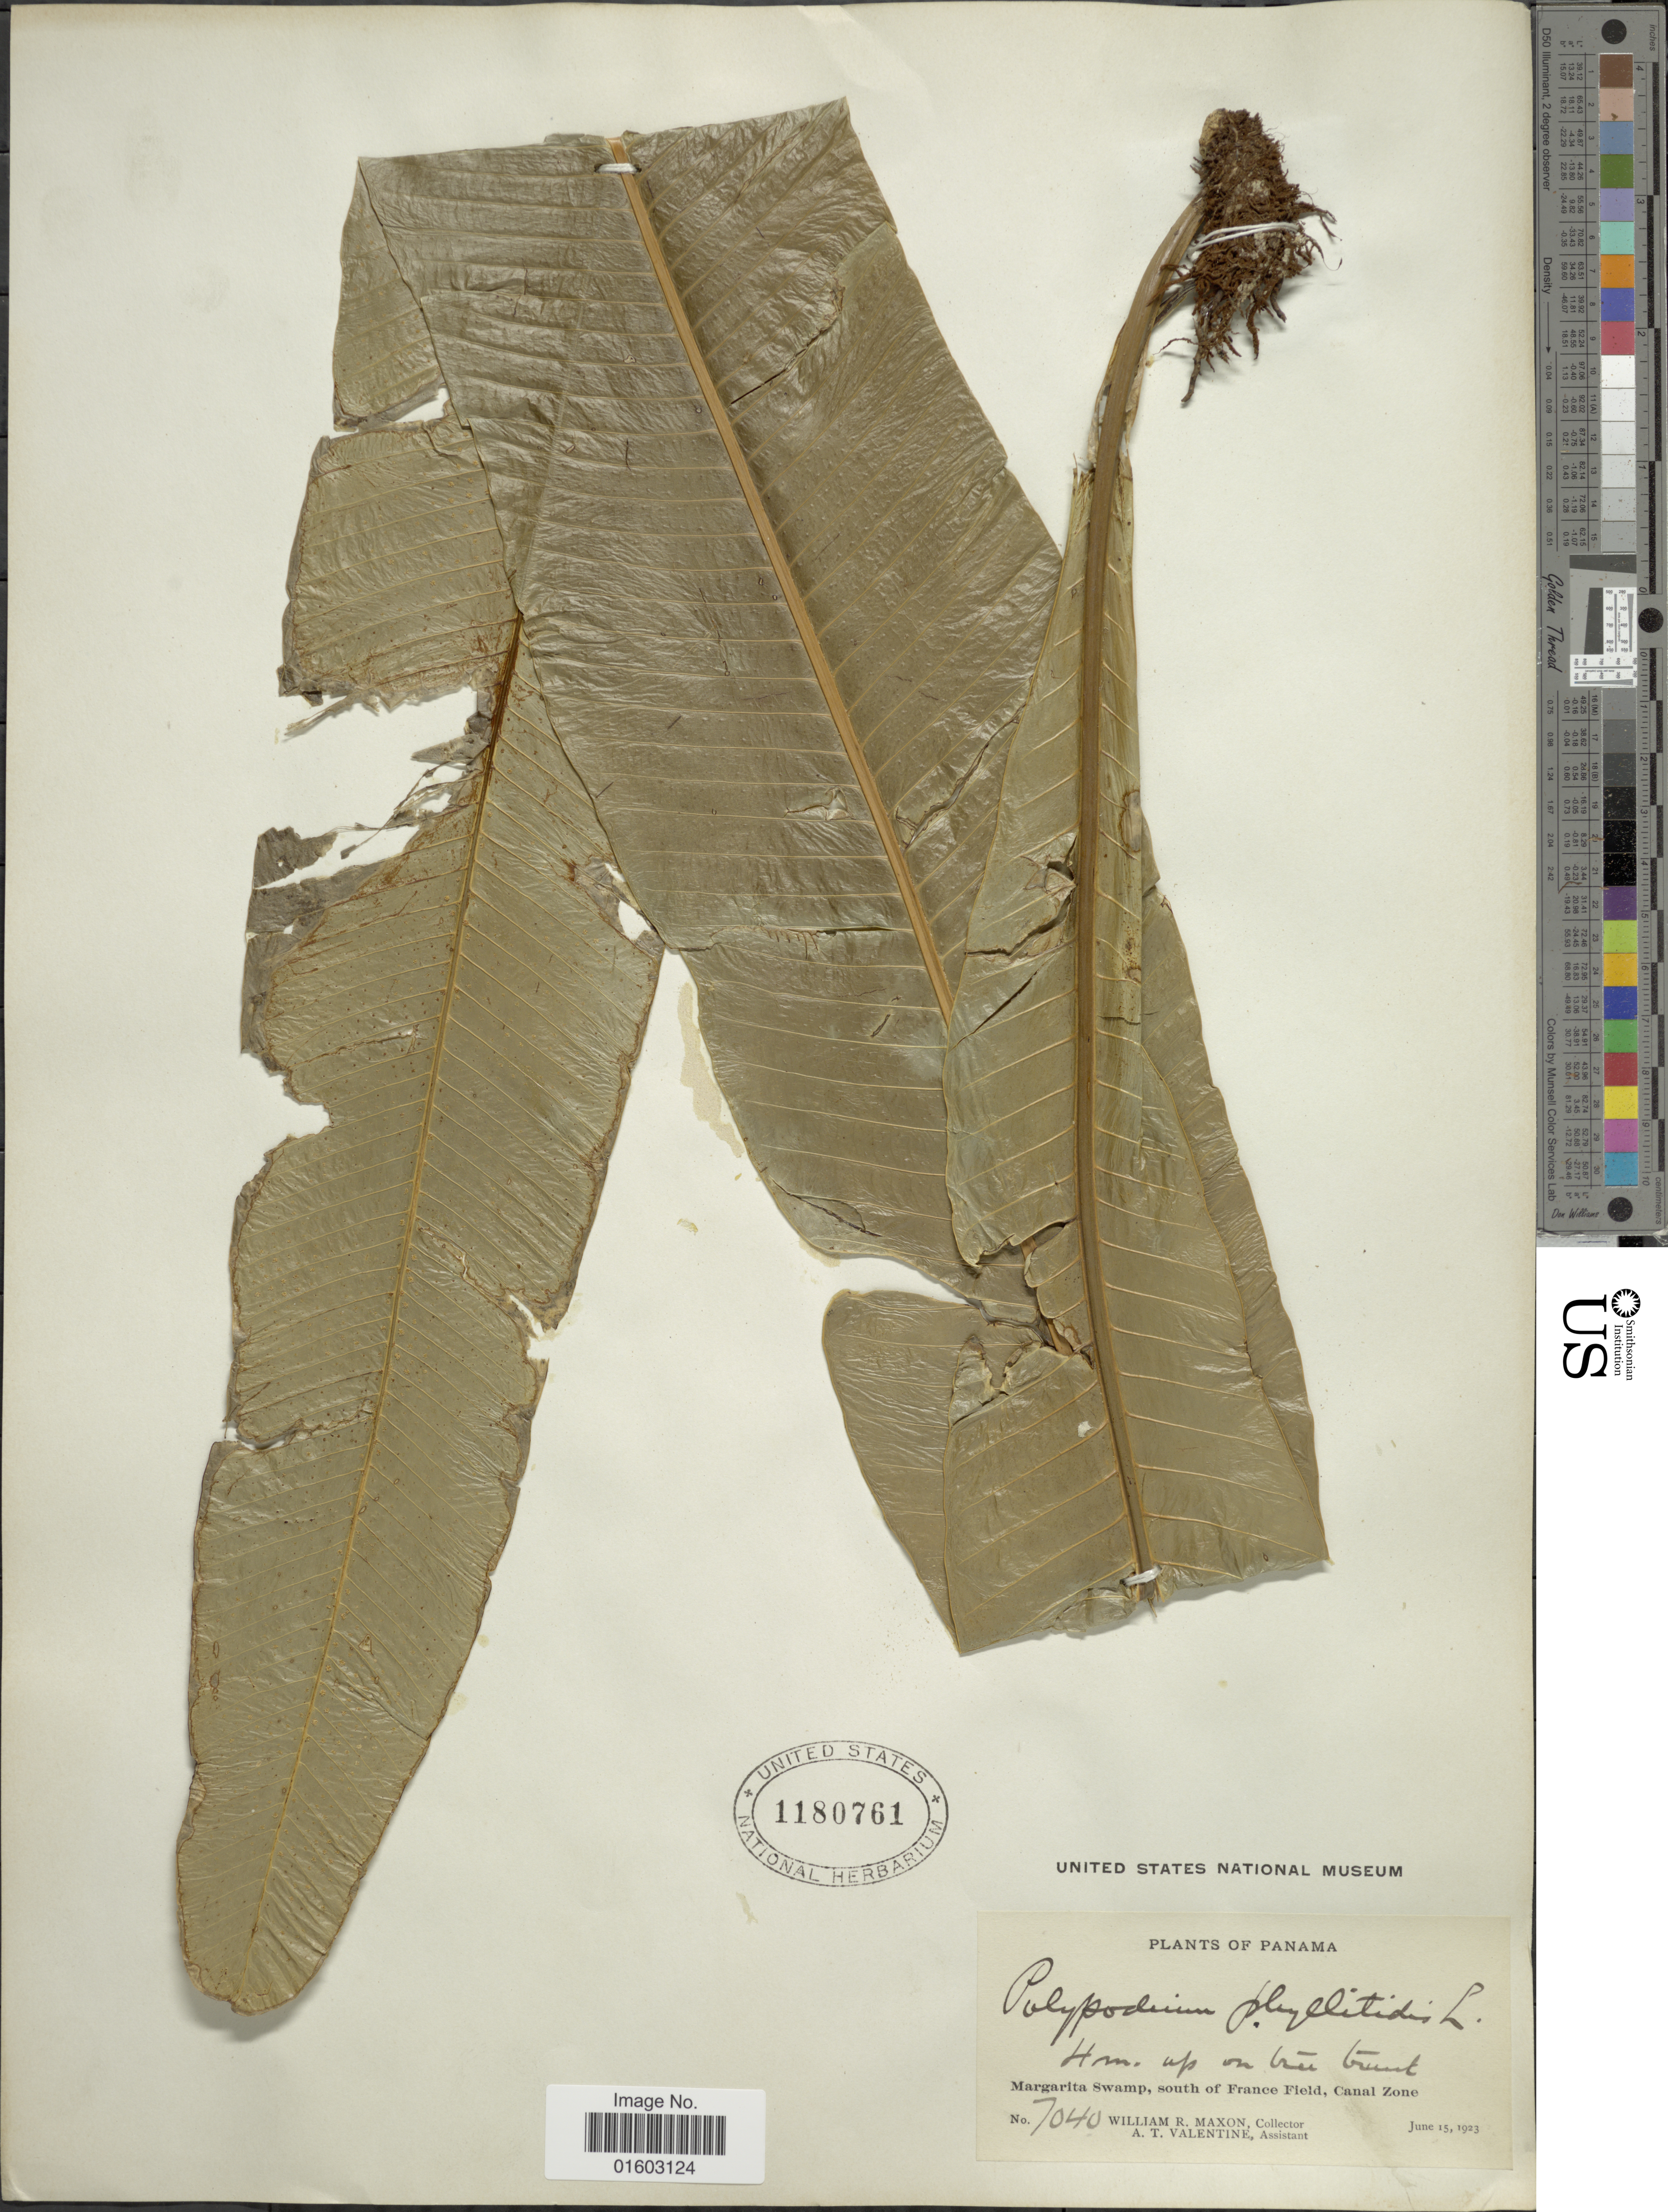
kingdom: Plantae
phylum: Tracheophyta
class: Polypodiopsida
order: Polypodiales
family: Polypodiaceae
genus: Campyloneurum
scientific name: Campyloneurum phyllitidis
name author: (L.) C. Presl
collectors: W. R. Maxon & A. Valentine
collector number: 7040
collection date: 1923-06-15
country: Panama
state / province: Colón / Panamá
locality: Margarita Swamp, south of Franco Field, Canal Zone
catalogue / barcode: US 1180761